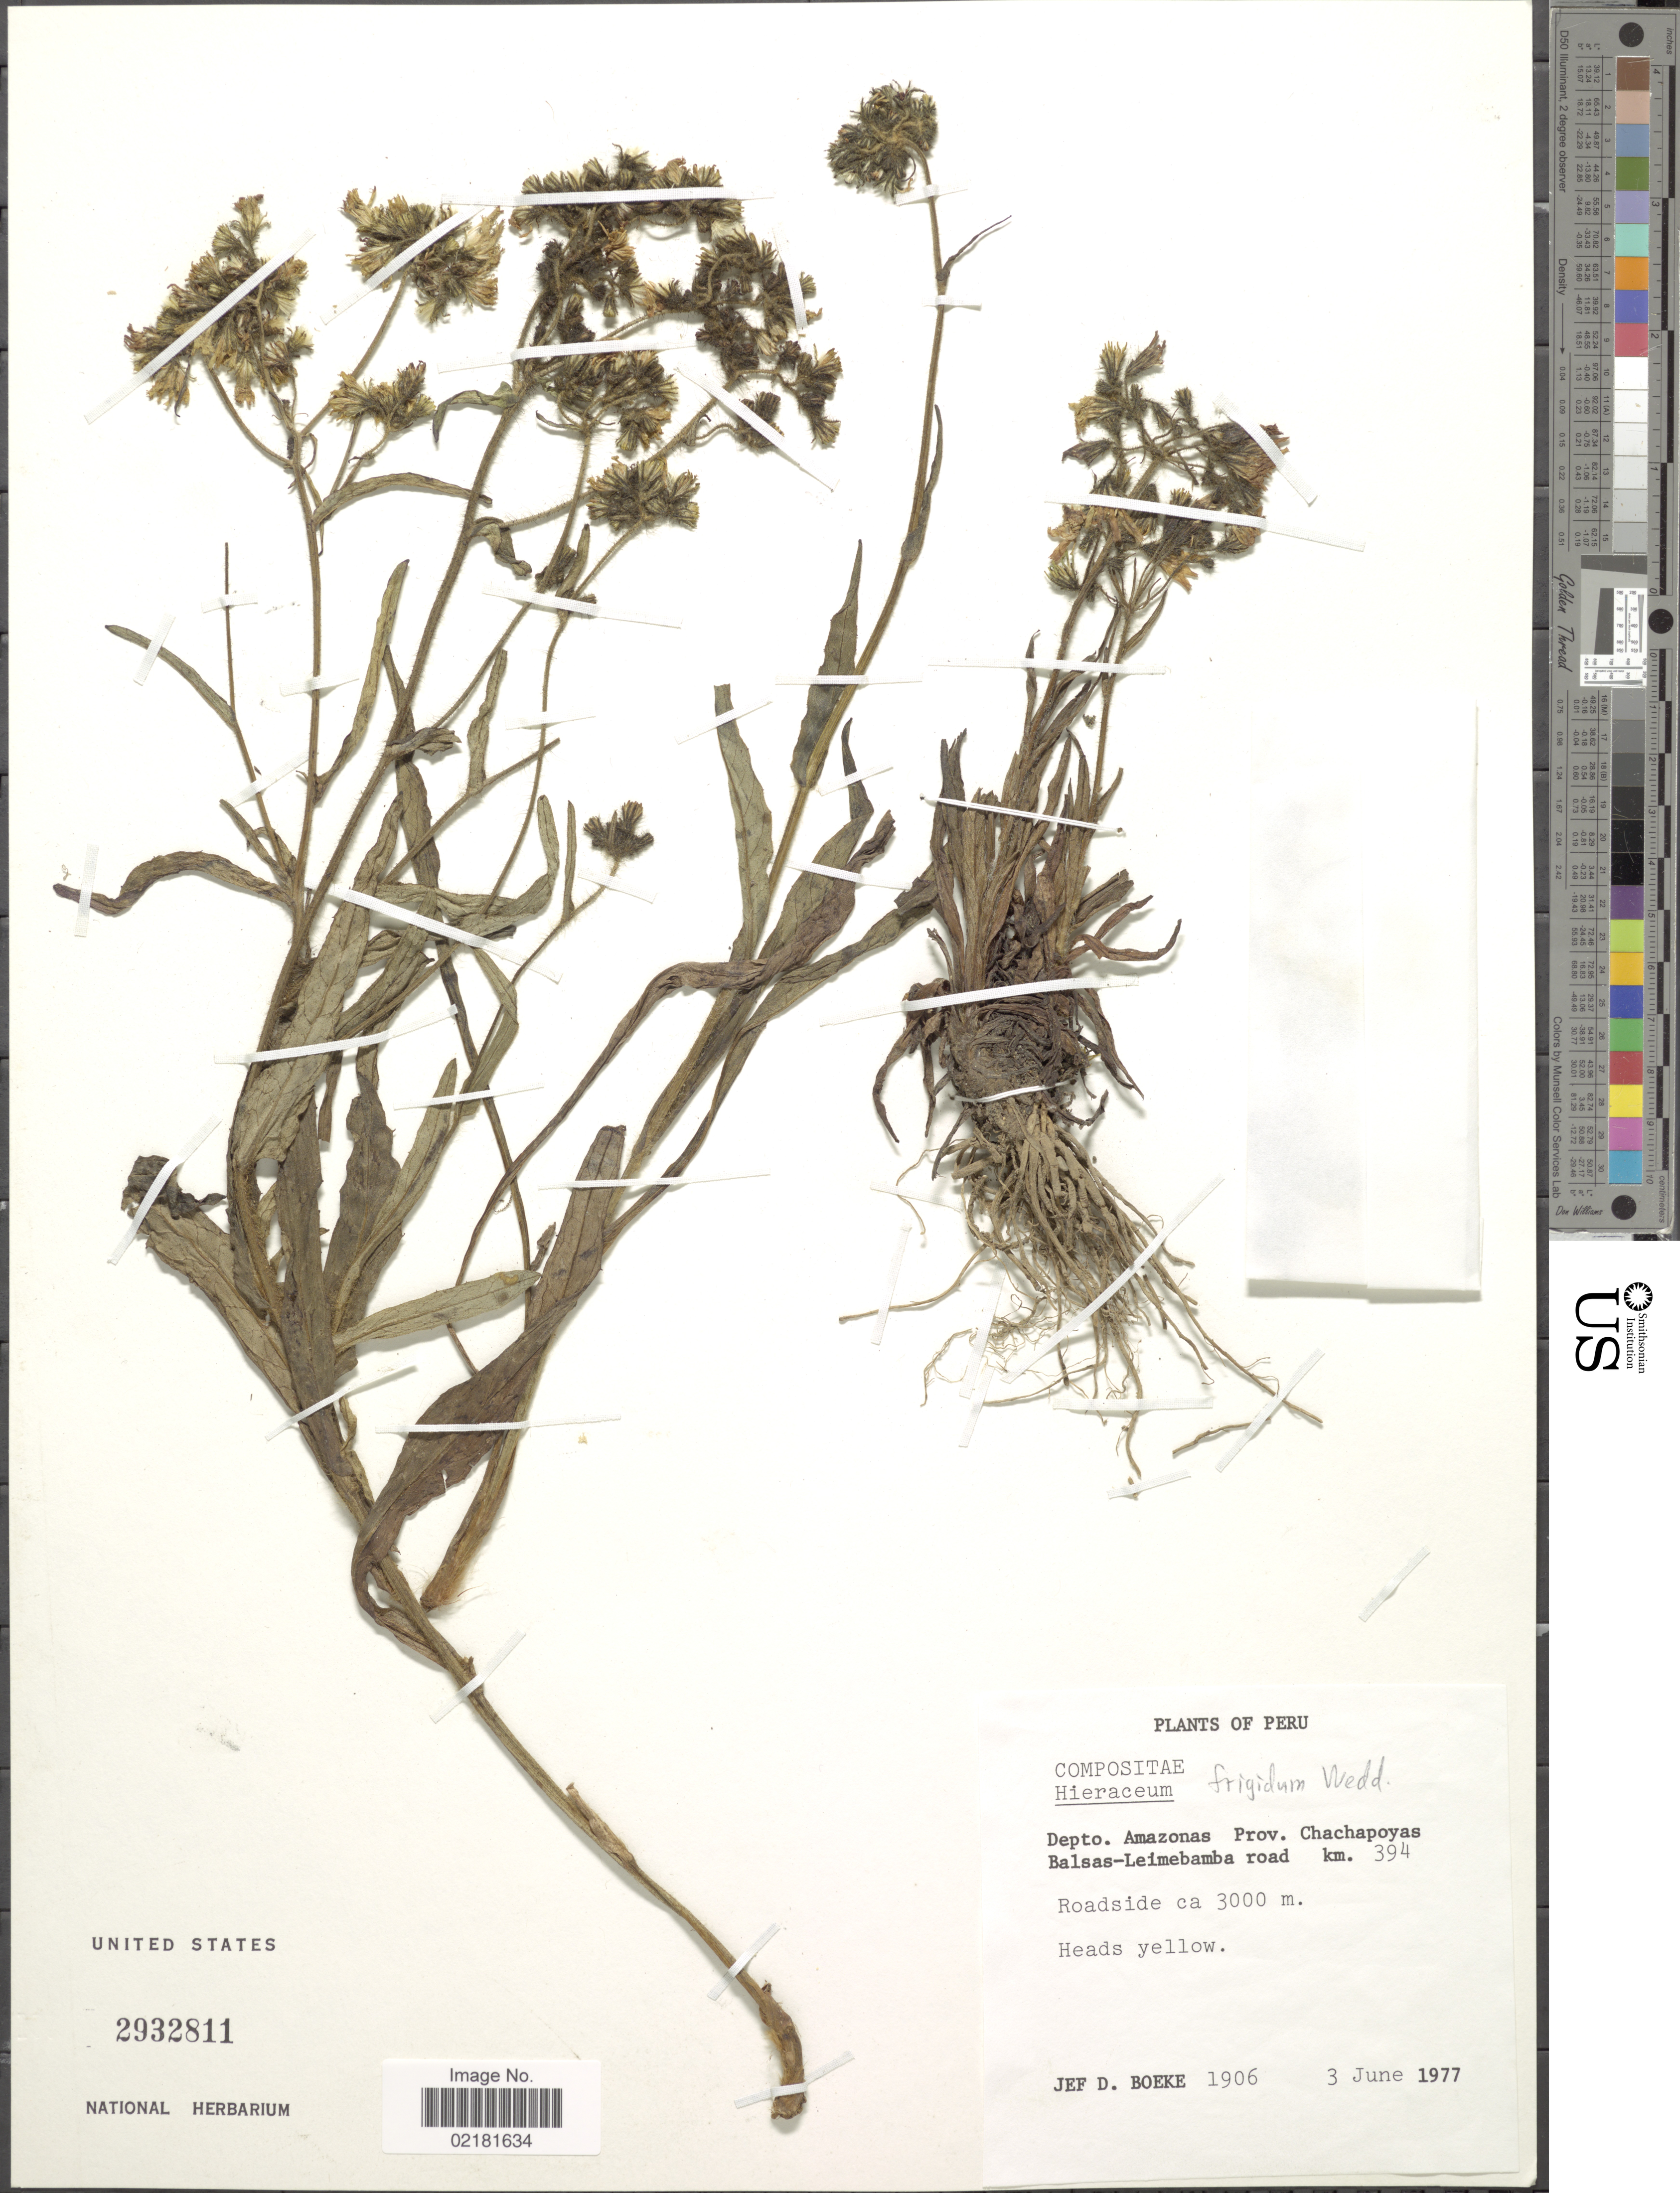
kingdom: Plantae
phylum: Tracheophyta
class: Magnoliopsida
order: Asterales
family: Asteraceae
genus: Hieracium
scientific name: Hieracium jubatum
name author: Fr.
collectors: J. Boeke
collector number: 1906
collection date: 1977-06-03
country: Peru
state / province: Amazonas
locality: Prov. Chachapoyas Balsas-Leimebamba road km. 394, roadside.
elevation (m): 3000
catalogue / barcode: US 2932811